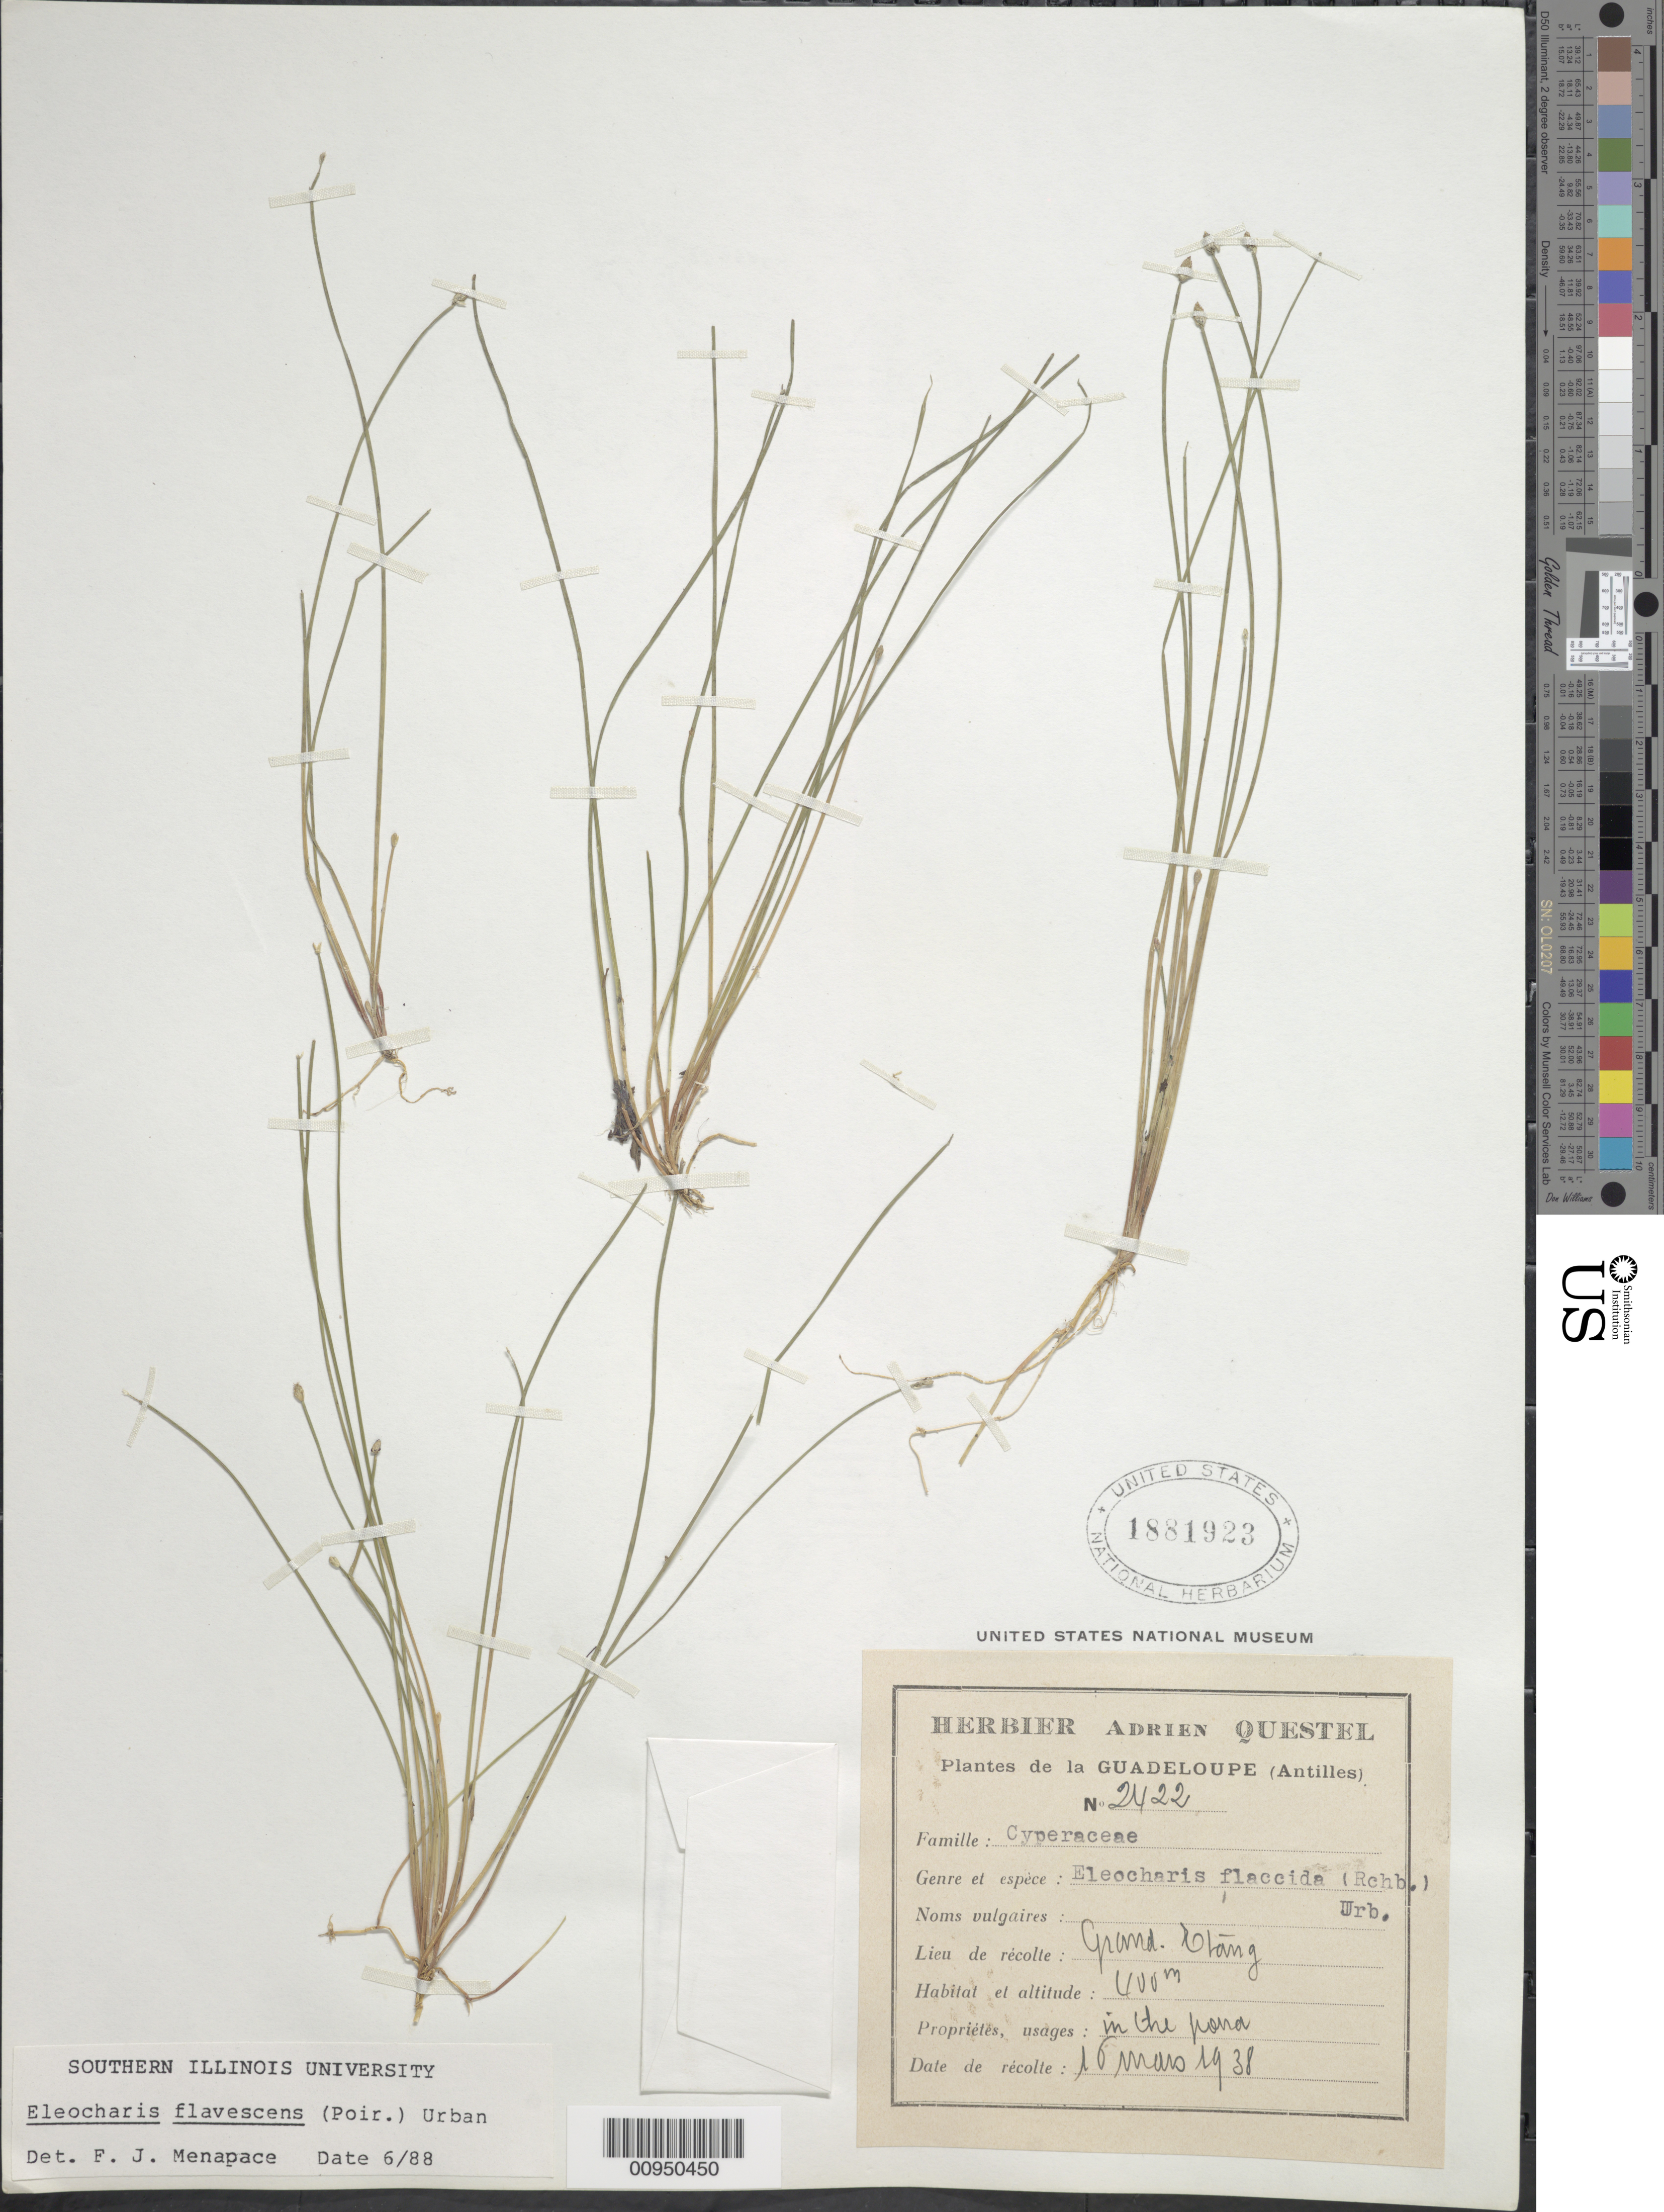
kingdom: Plantae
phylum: Tracheophyta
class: Liliopsida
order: Poales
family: Cyperaceae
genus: Eleocharis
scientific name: Eleocharis flavescens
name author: (Poir.) Urb.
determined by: Menapace, F. J.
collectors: A. Questel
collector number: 2422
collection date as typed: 16 Mar 1938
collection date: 1938-03-16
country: Guadeloupe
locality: Grand Etang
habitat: In the pond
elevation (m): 400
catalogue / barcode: US 1881923